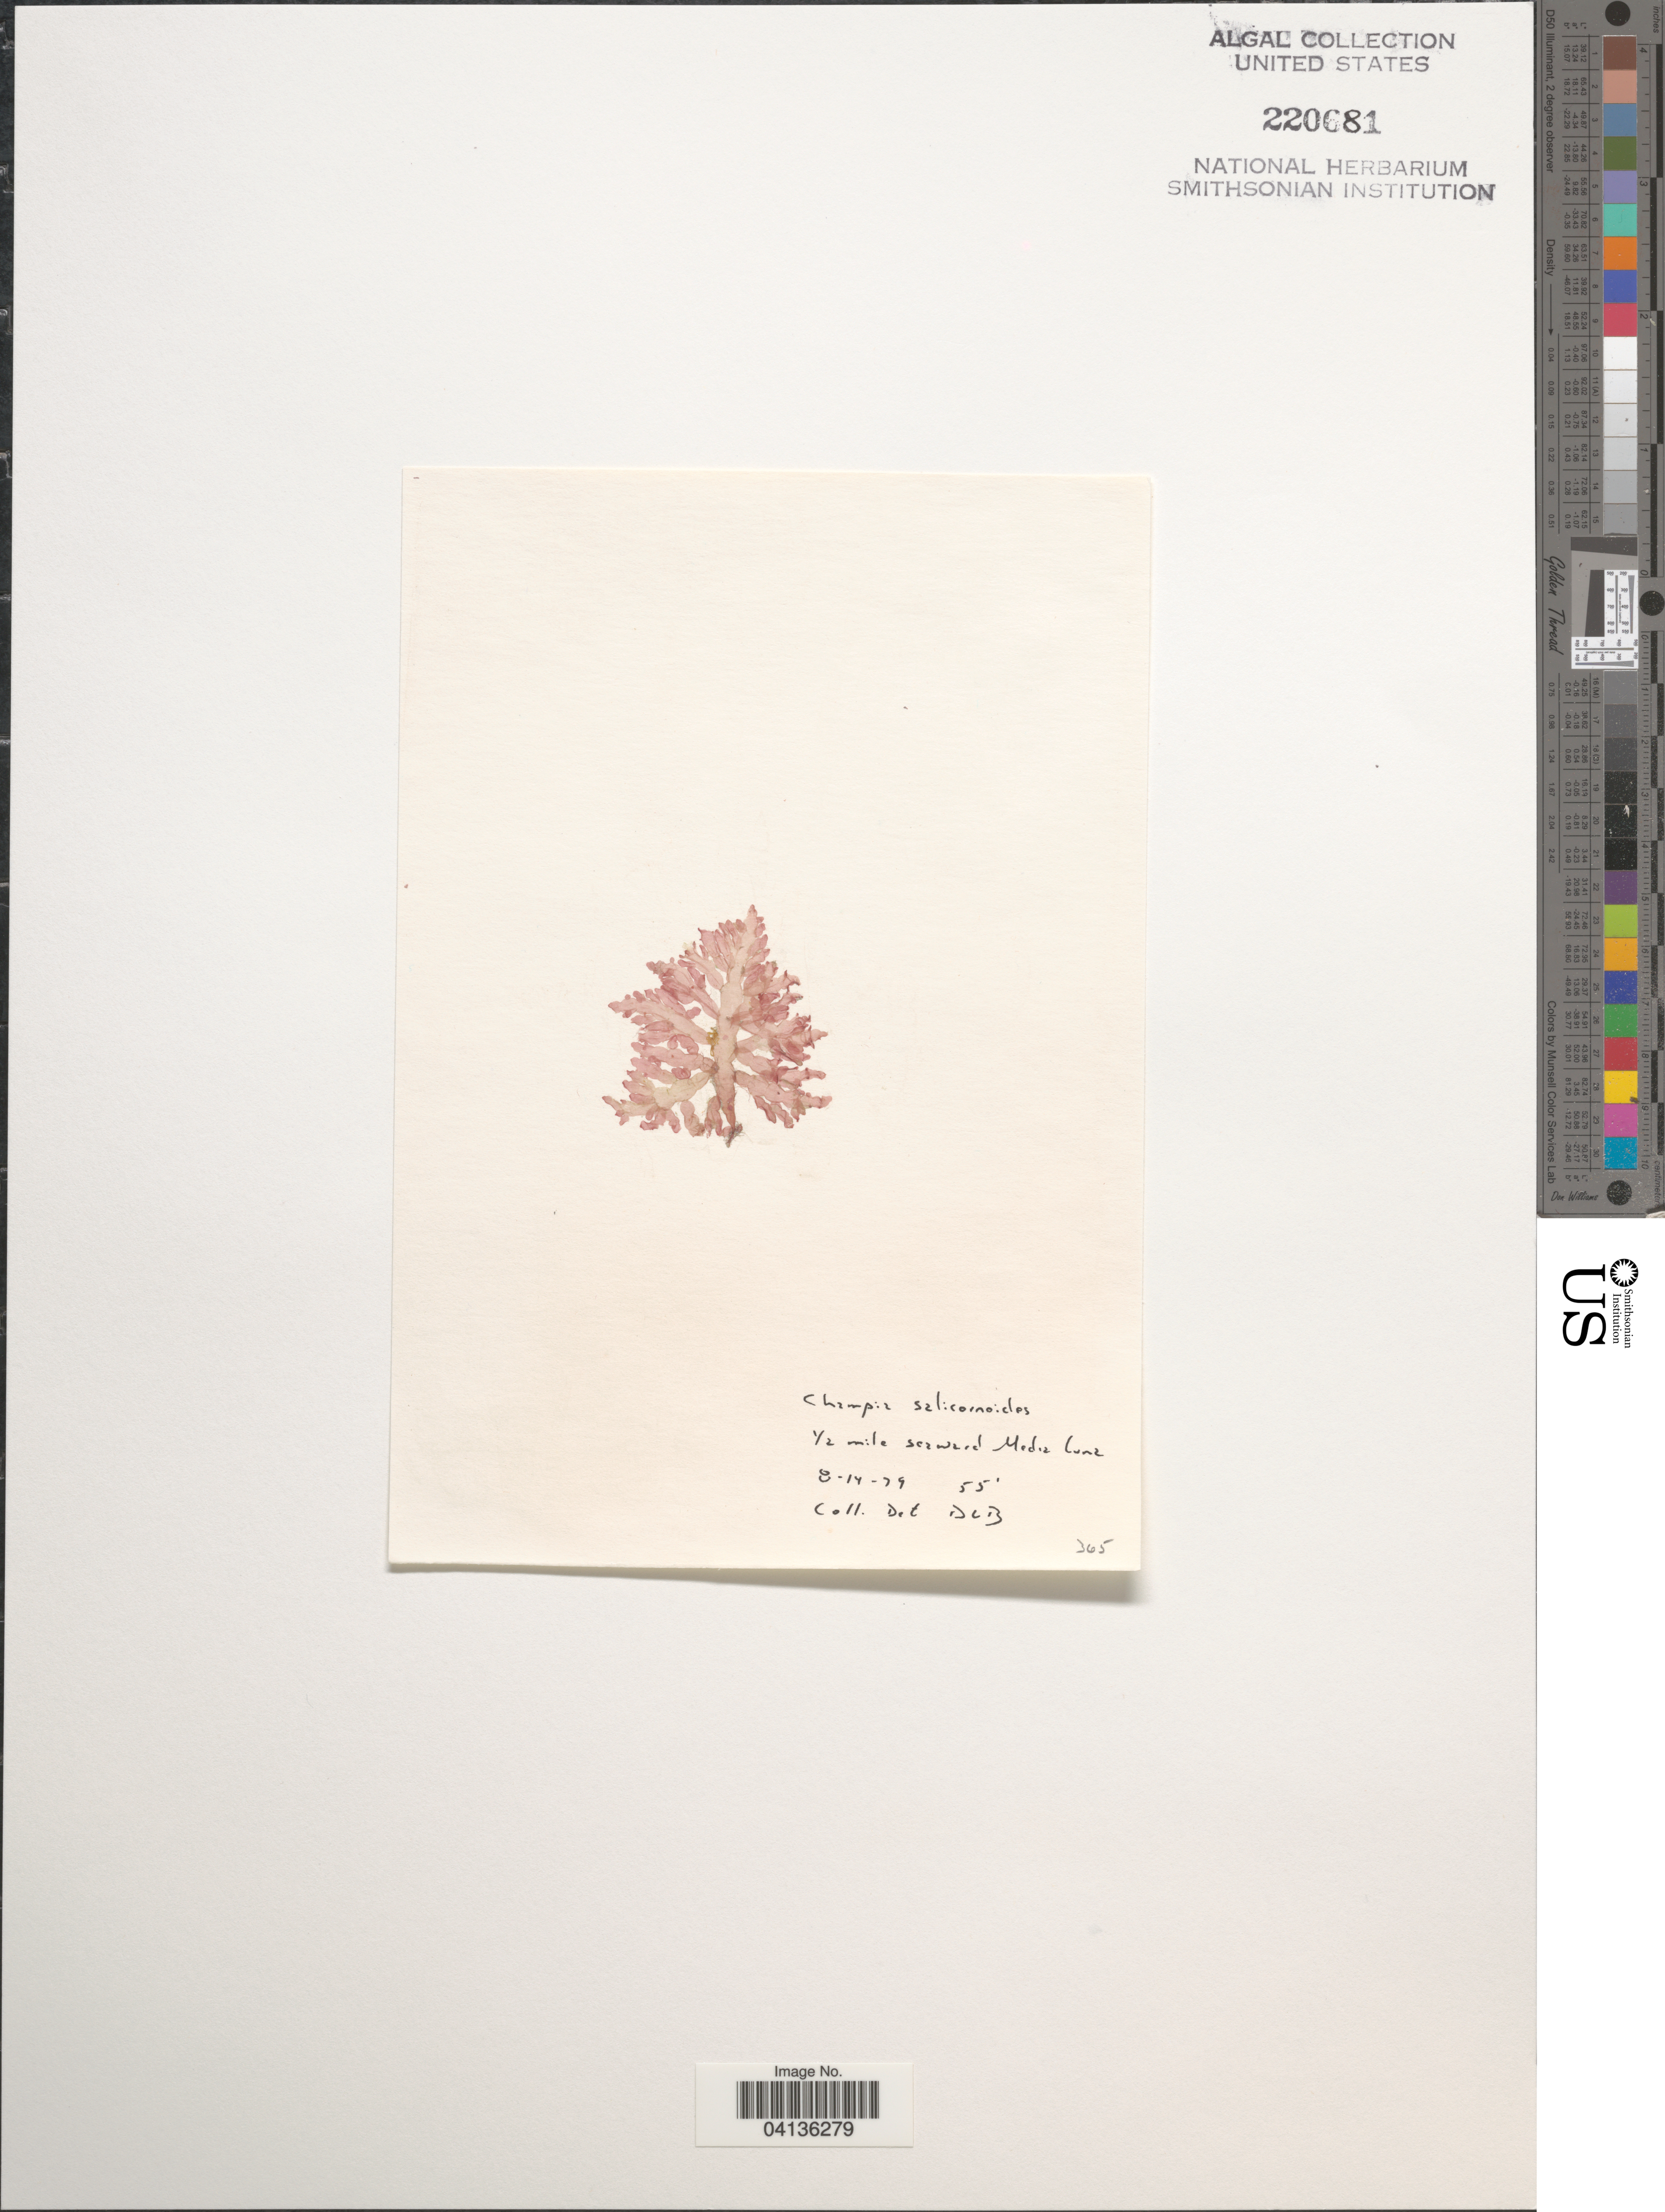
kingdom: Plantae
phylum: Rhodophyta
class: Florideophyceae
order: Rhodymeniales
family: Champiaceae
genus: Champia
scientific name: Champia salicornioides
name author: Harv.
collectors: D. L. B.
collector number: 365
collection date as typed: Transcribed d/m/y: 14/8/79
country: Puerto Rico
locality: ½ mi seaward Media Luna.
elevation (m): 17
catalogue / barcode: US 220681